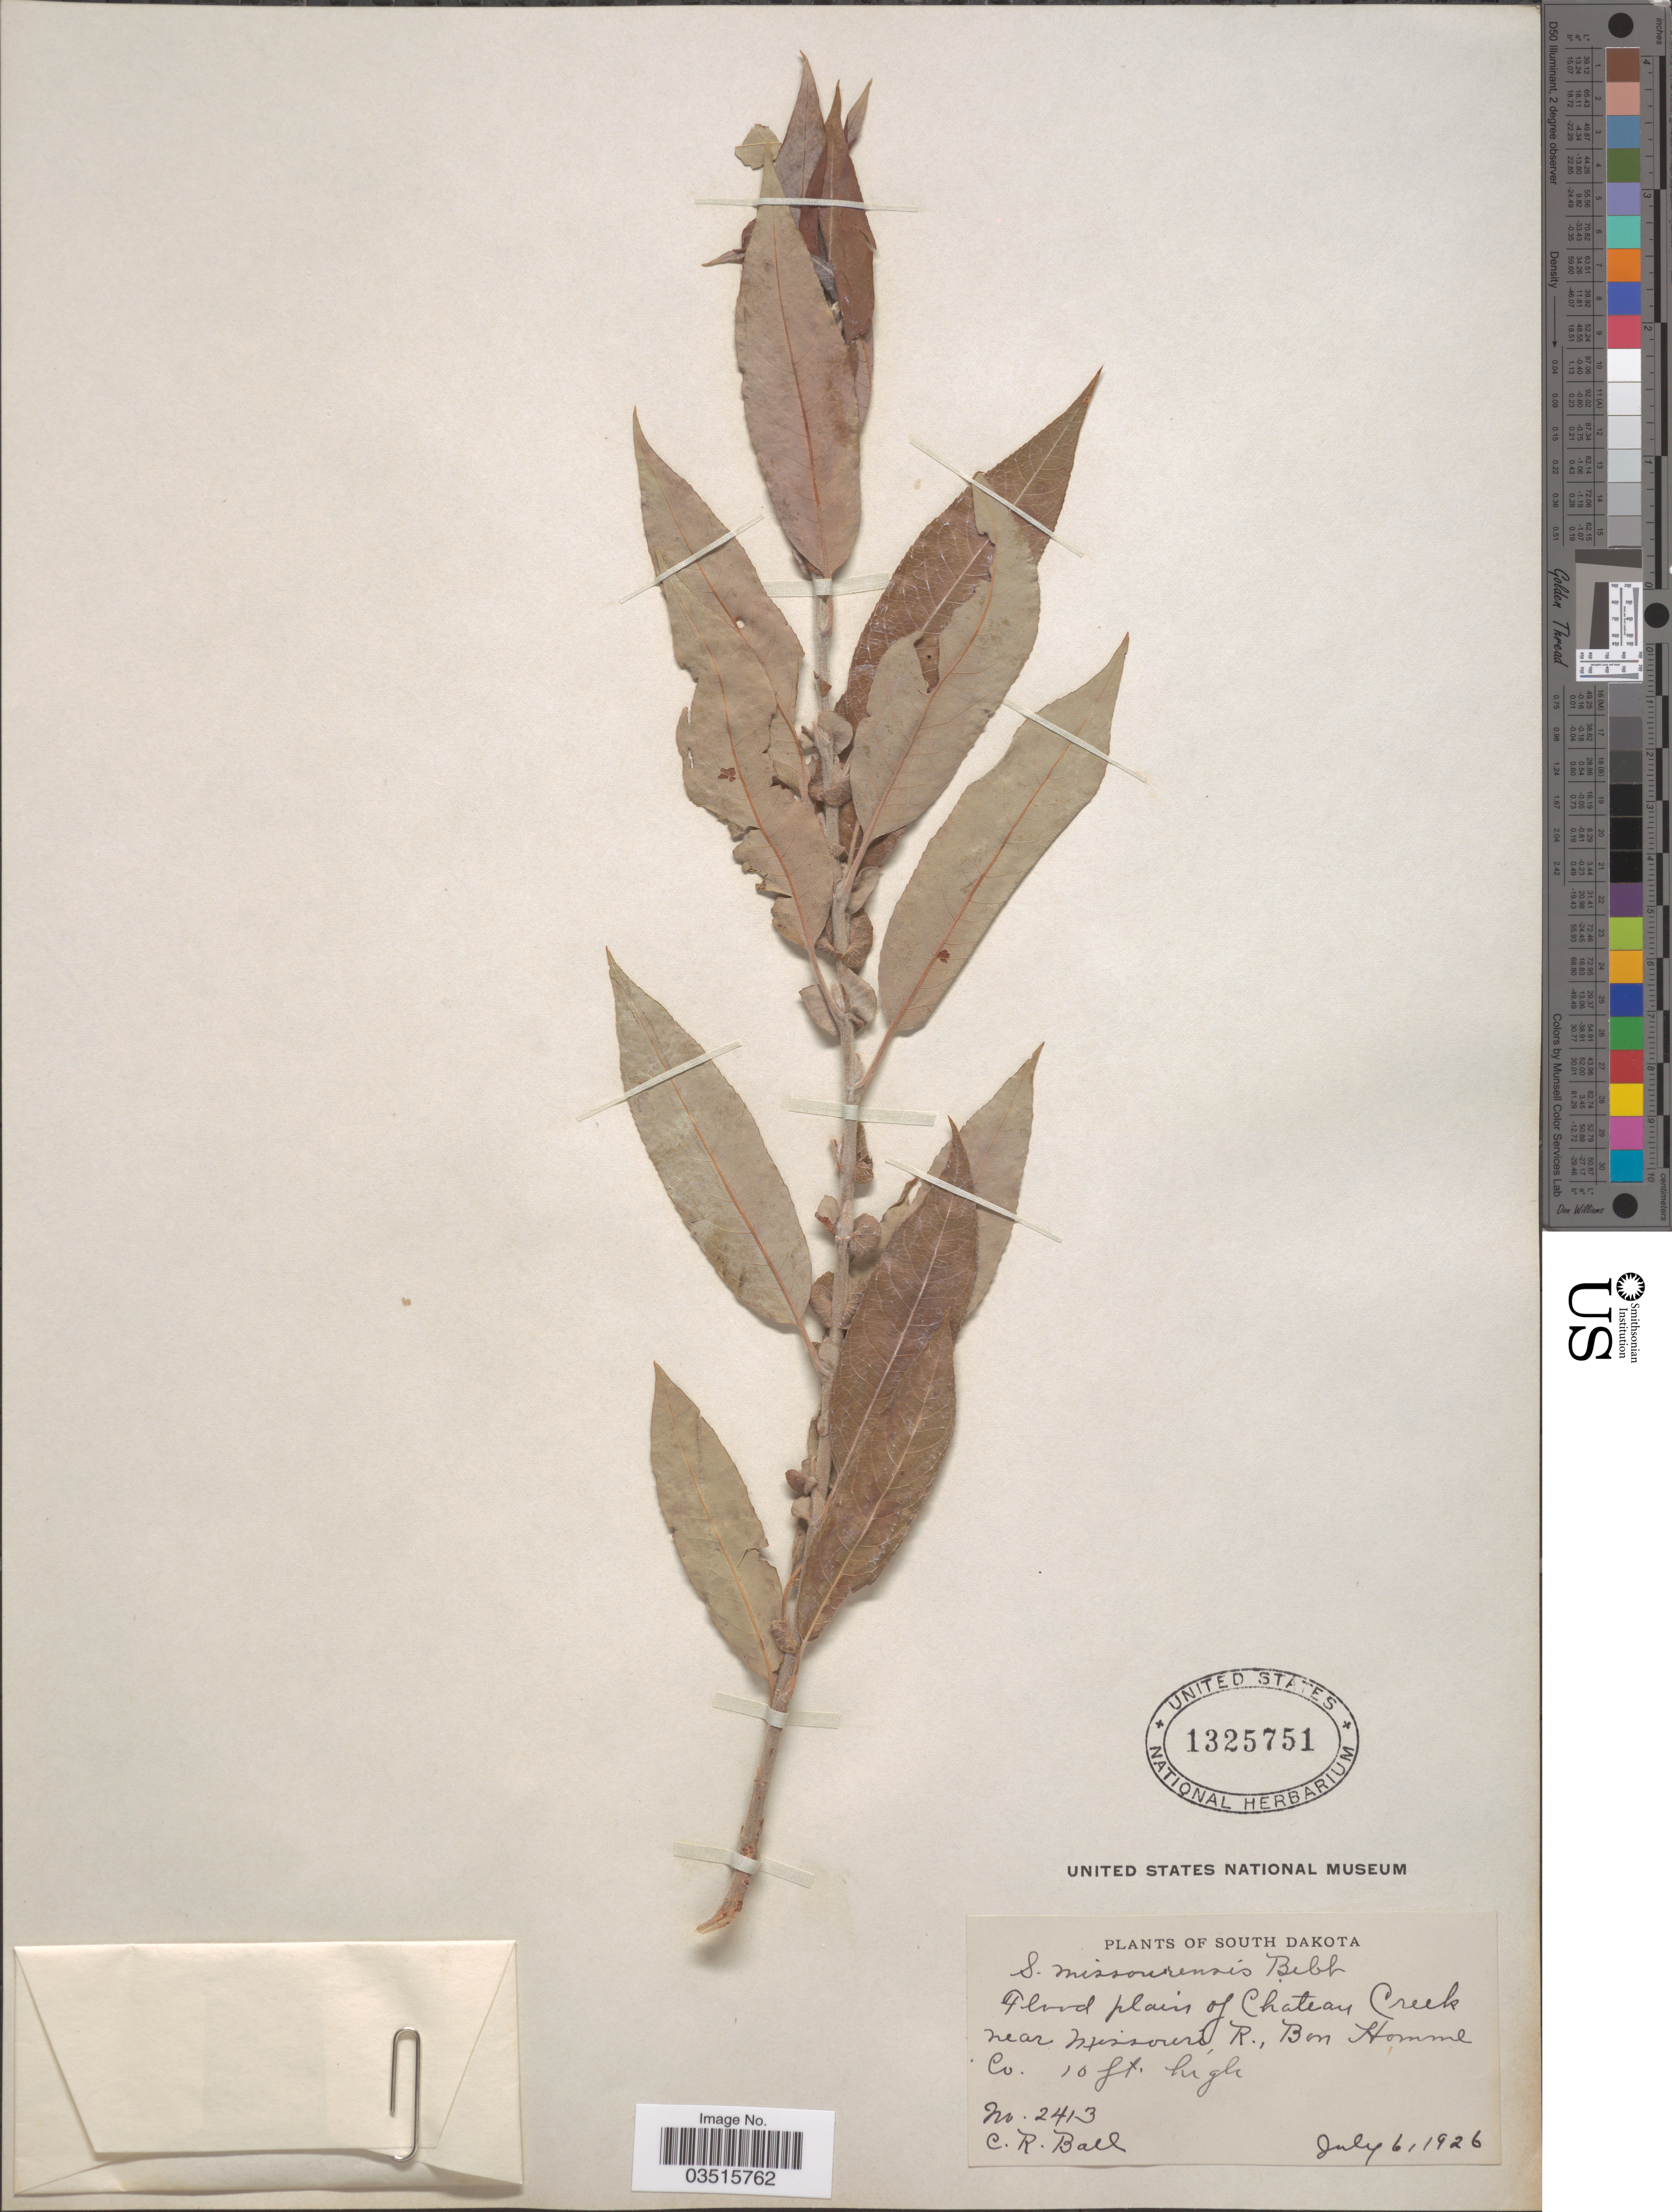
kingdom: Plantae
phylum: Tracheophyta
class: Magnoliopsida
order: Malpighiales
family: Salicaceae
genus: Salix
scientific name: Salix missouriensis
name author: Bebb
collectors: C. R. Ball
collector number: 2413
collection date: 1926-07-06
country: United States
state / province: South Dakota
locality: Flood plains of Chateau Creek near Missouri R., Bon Homme Co.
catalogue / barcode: US 1325751